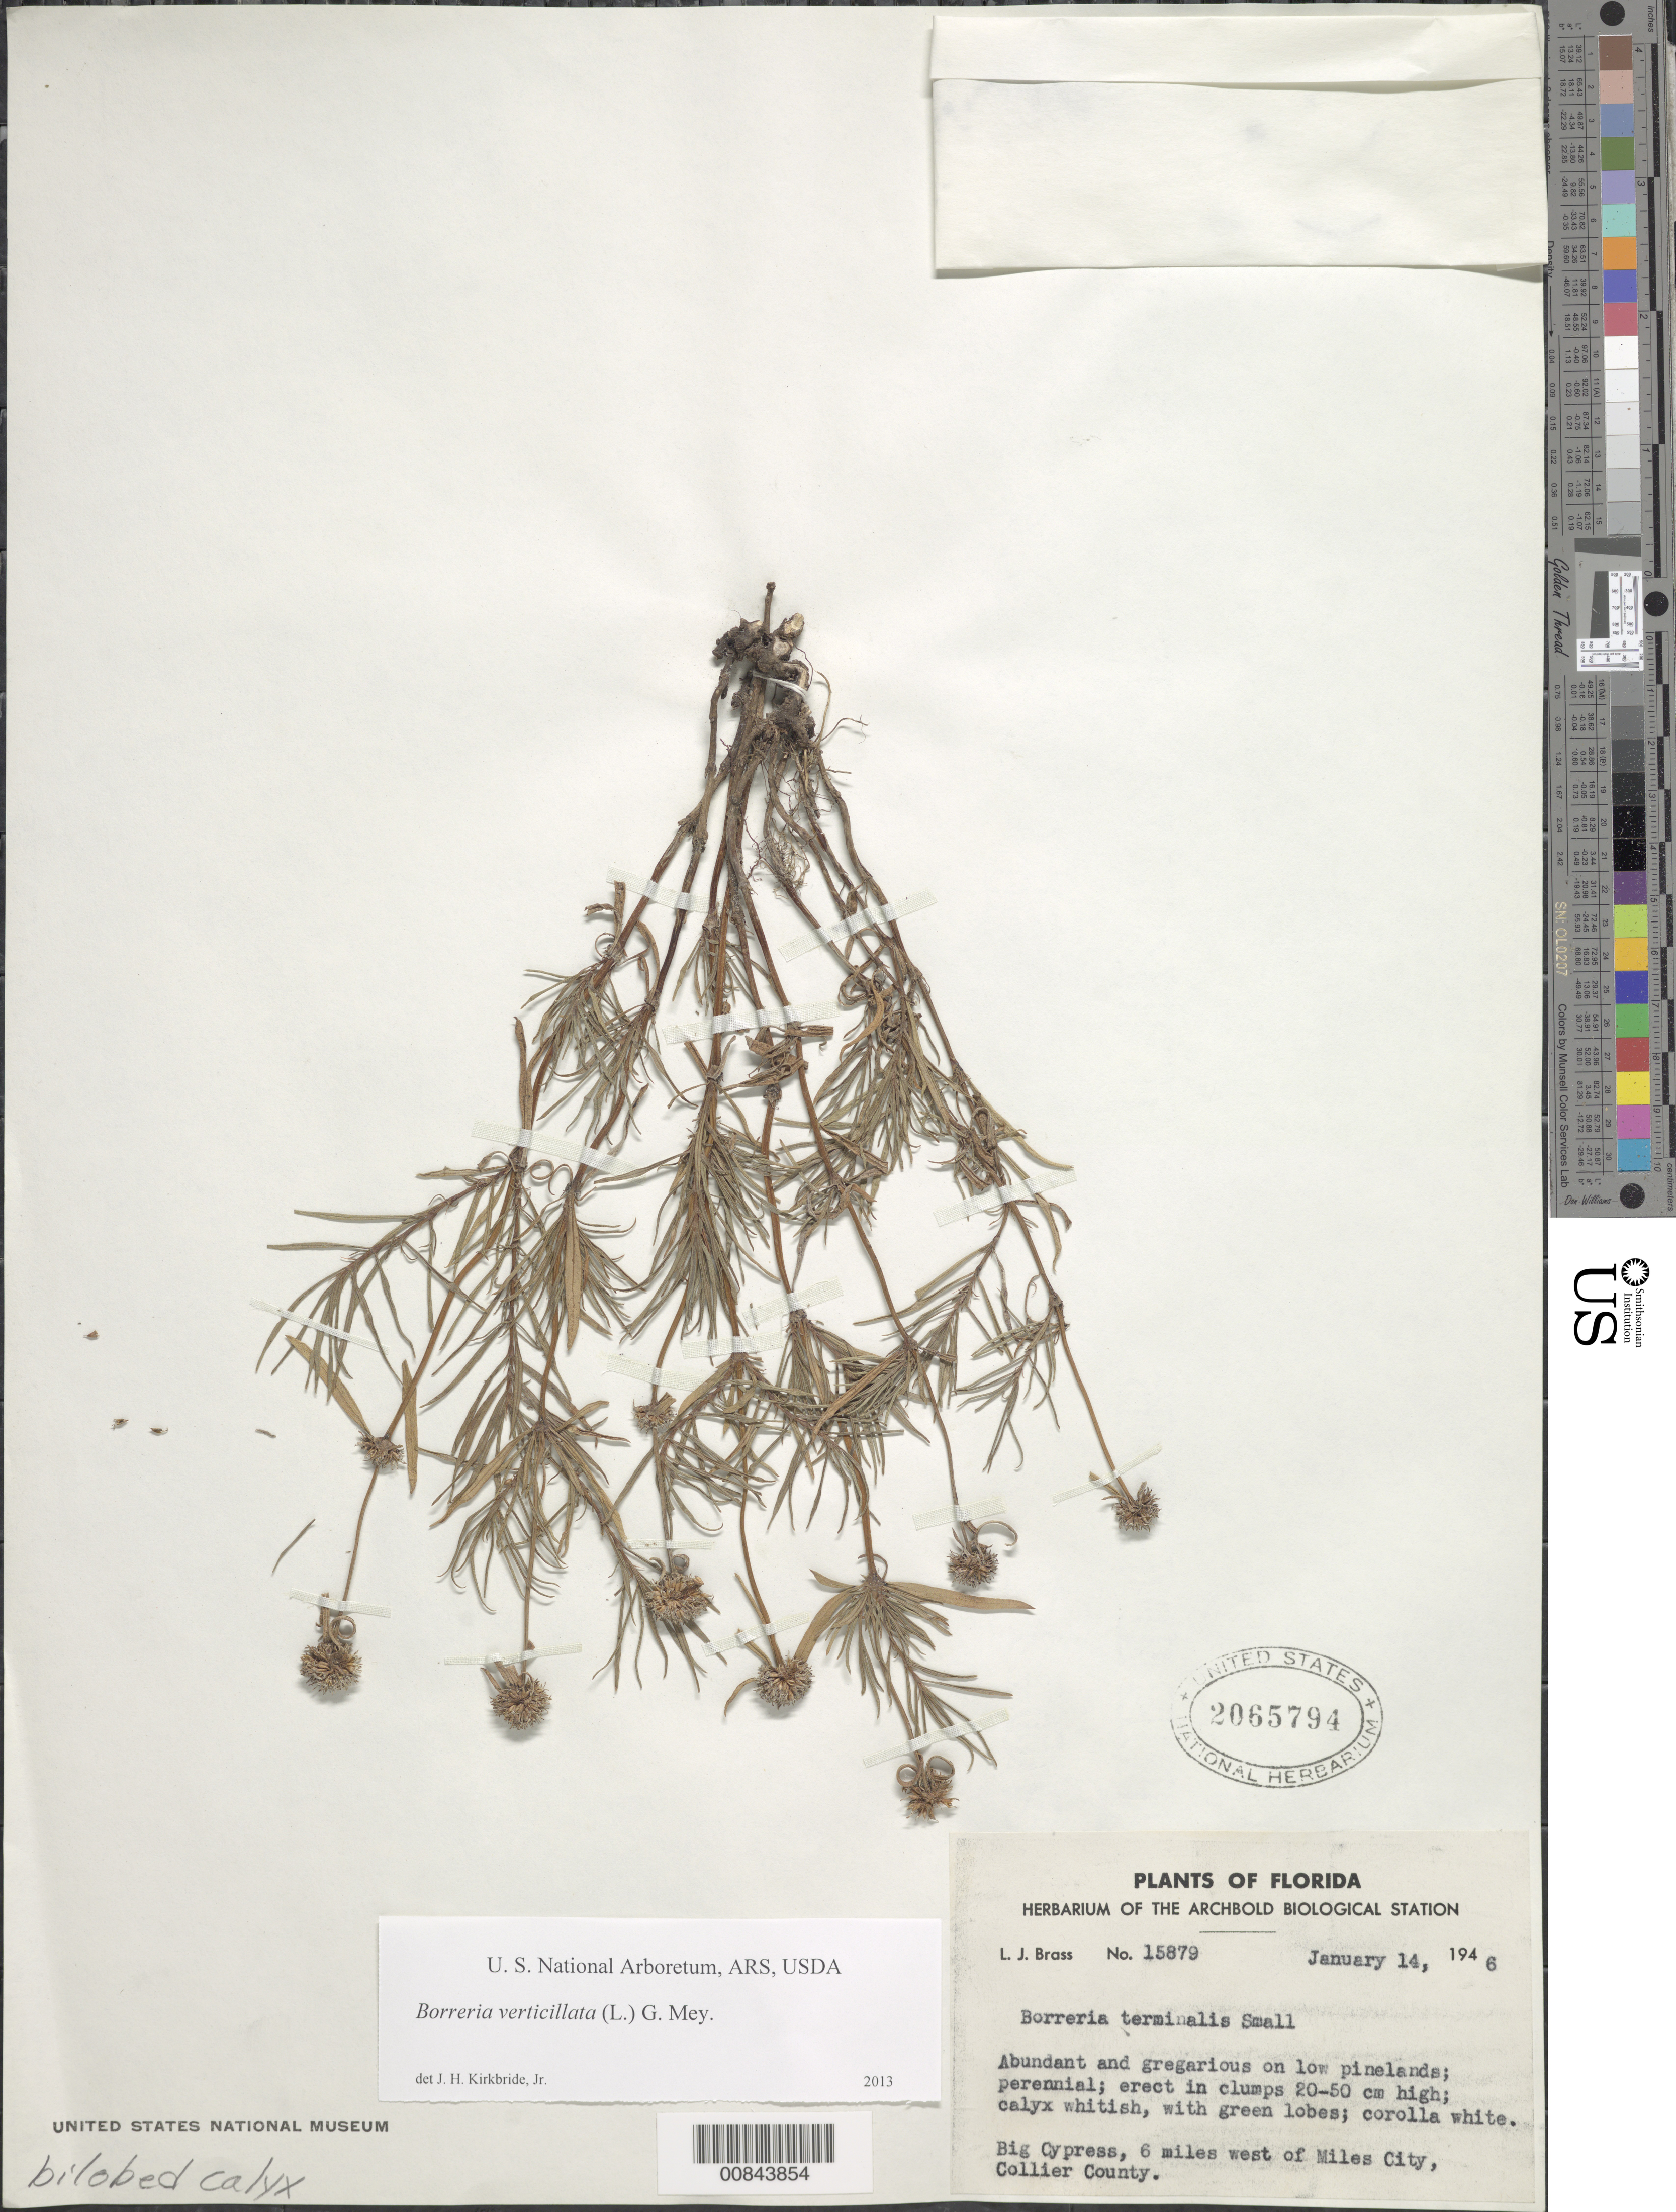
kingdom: Plantae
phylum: Tracheophyta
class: Magnoliopsida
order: Gentianales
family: Rubiaceae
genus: Borreria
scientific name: Borreria terminalis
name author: Small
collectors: L. J. Brass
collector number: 15879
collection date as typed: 14 Jan 1946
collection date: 1946-01-14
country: United States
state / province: Florida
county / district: Collier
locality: Big Cypress: about 6 miles W of Miles City.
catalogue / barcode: US 2065794